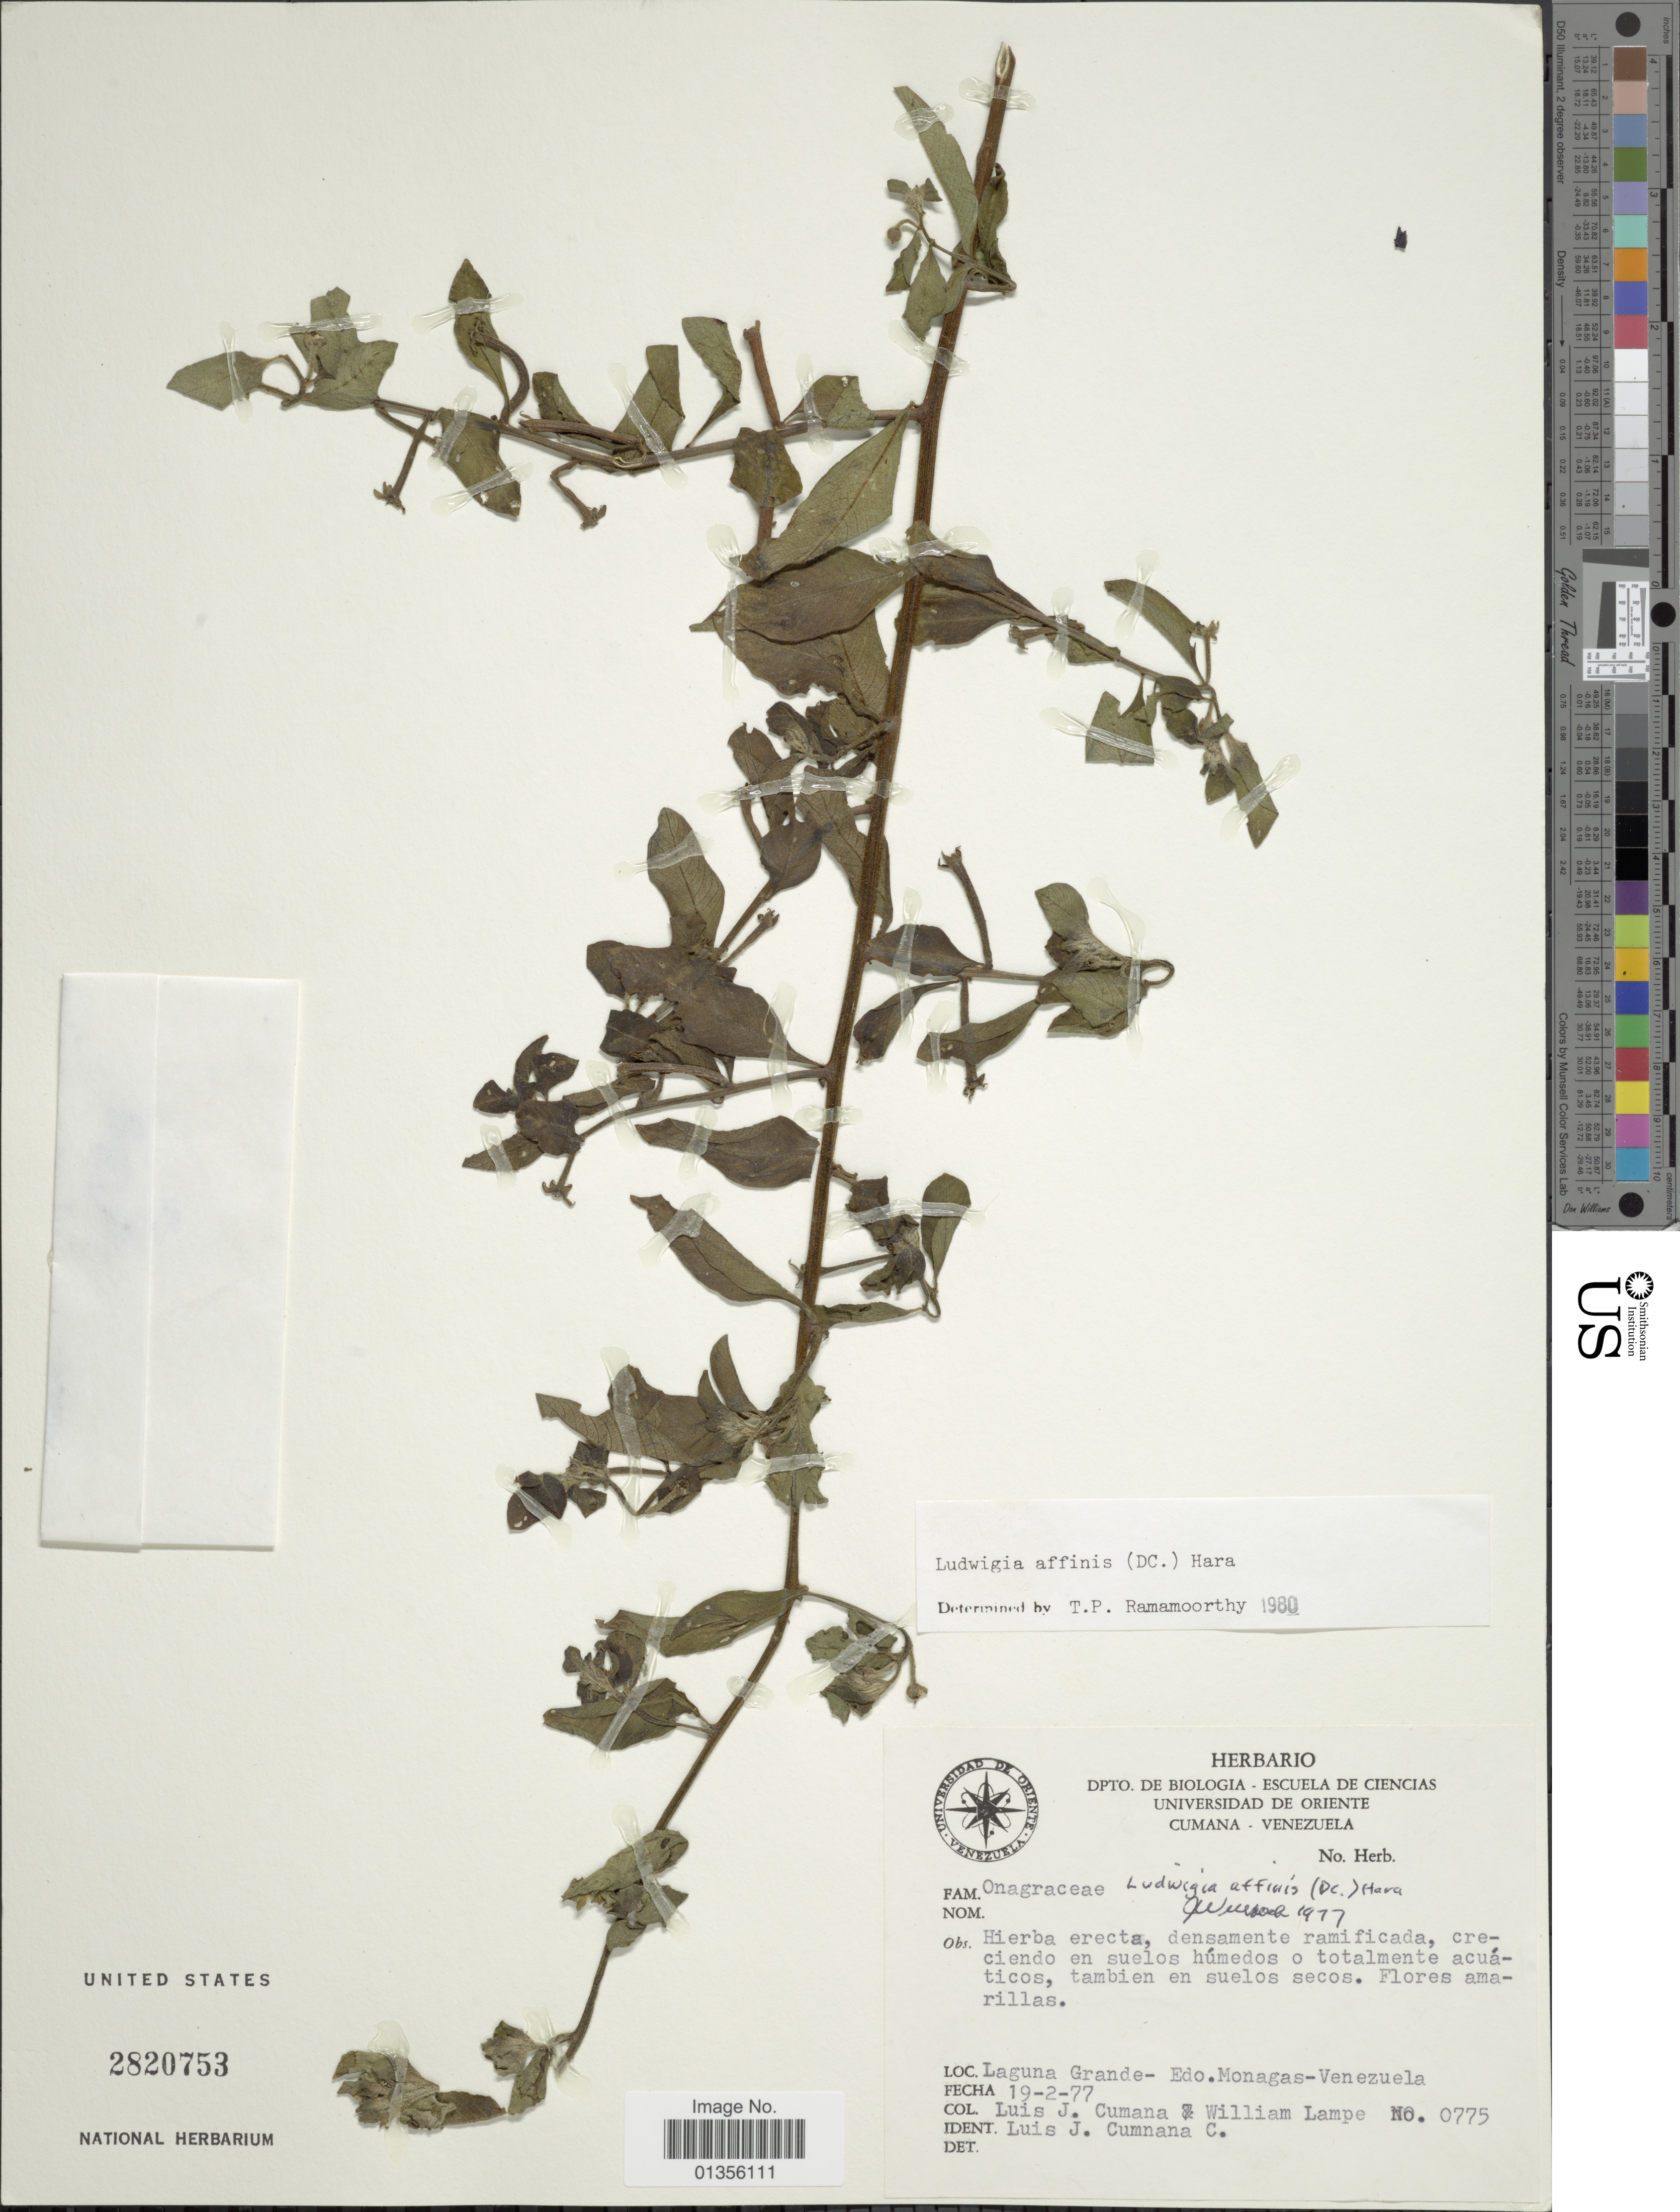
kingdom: Plantae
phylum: Tracheophyta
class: Magnoliopsida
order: Myrtales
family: Onagraceae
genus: Ludwigia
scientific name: Ludwigia affinis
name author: (DC.) H. Hara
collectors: L. J. Cumaná C. & W. Lampe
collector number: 0775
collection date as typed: Transcribed d/m/y: 19/2/77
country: Venezuela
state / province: Monagas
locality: Dpto. de Biologia - Escuela de Ciencias. Universidad de Oriente. Cumana. Laguna Grande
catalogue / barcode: US 2820753